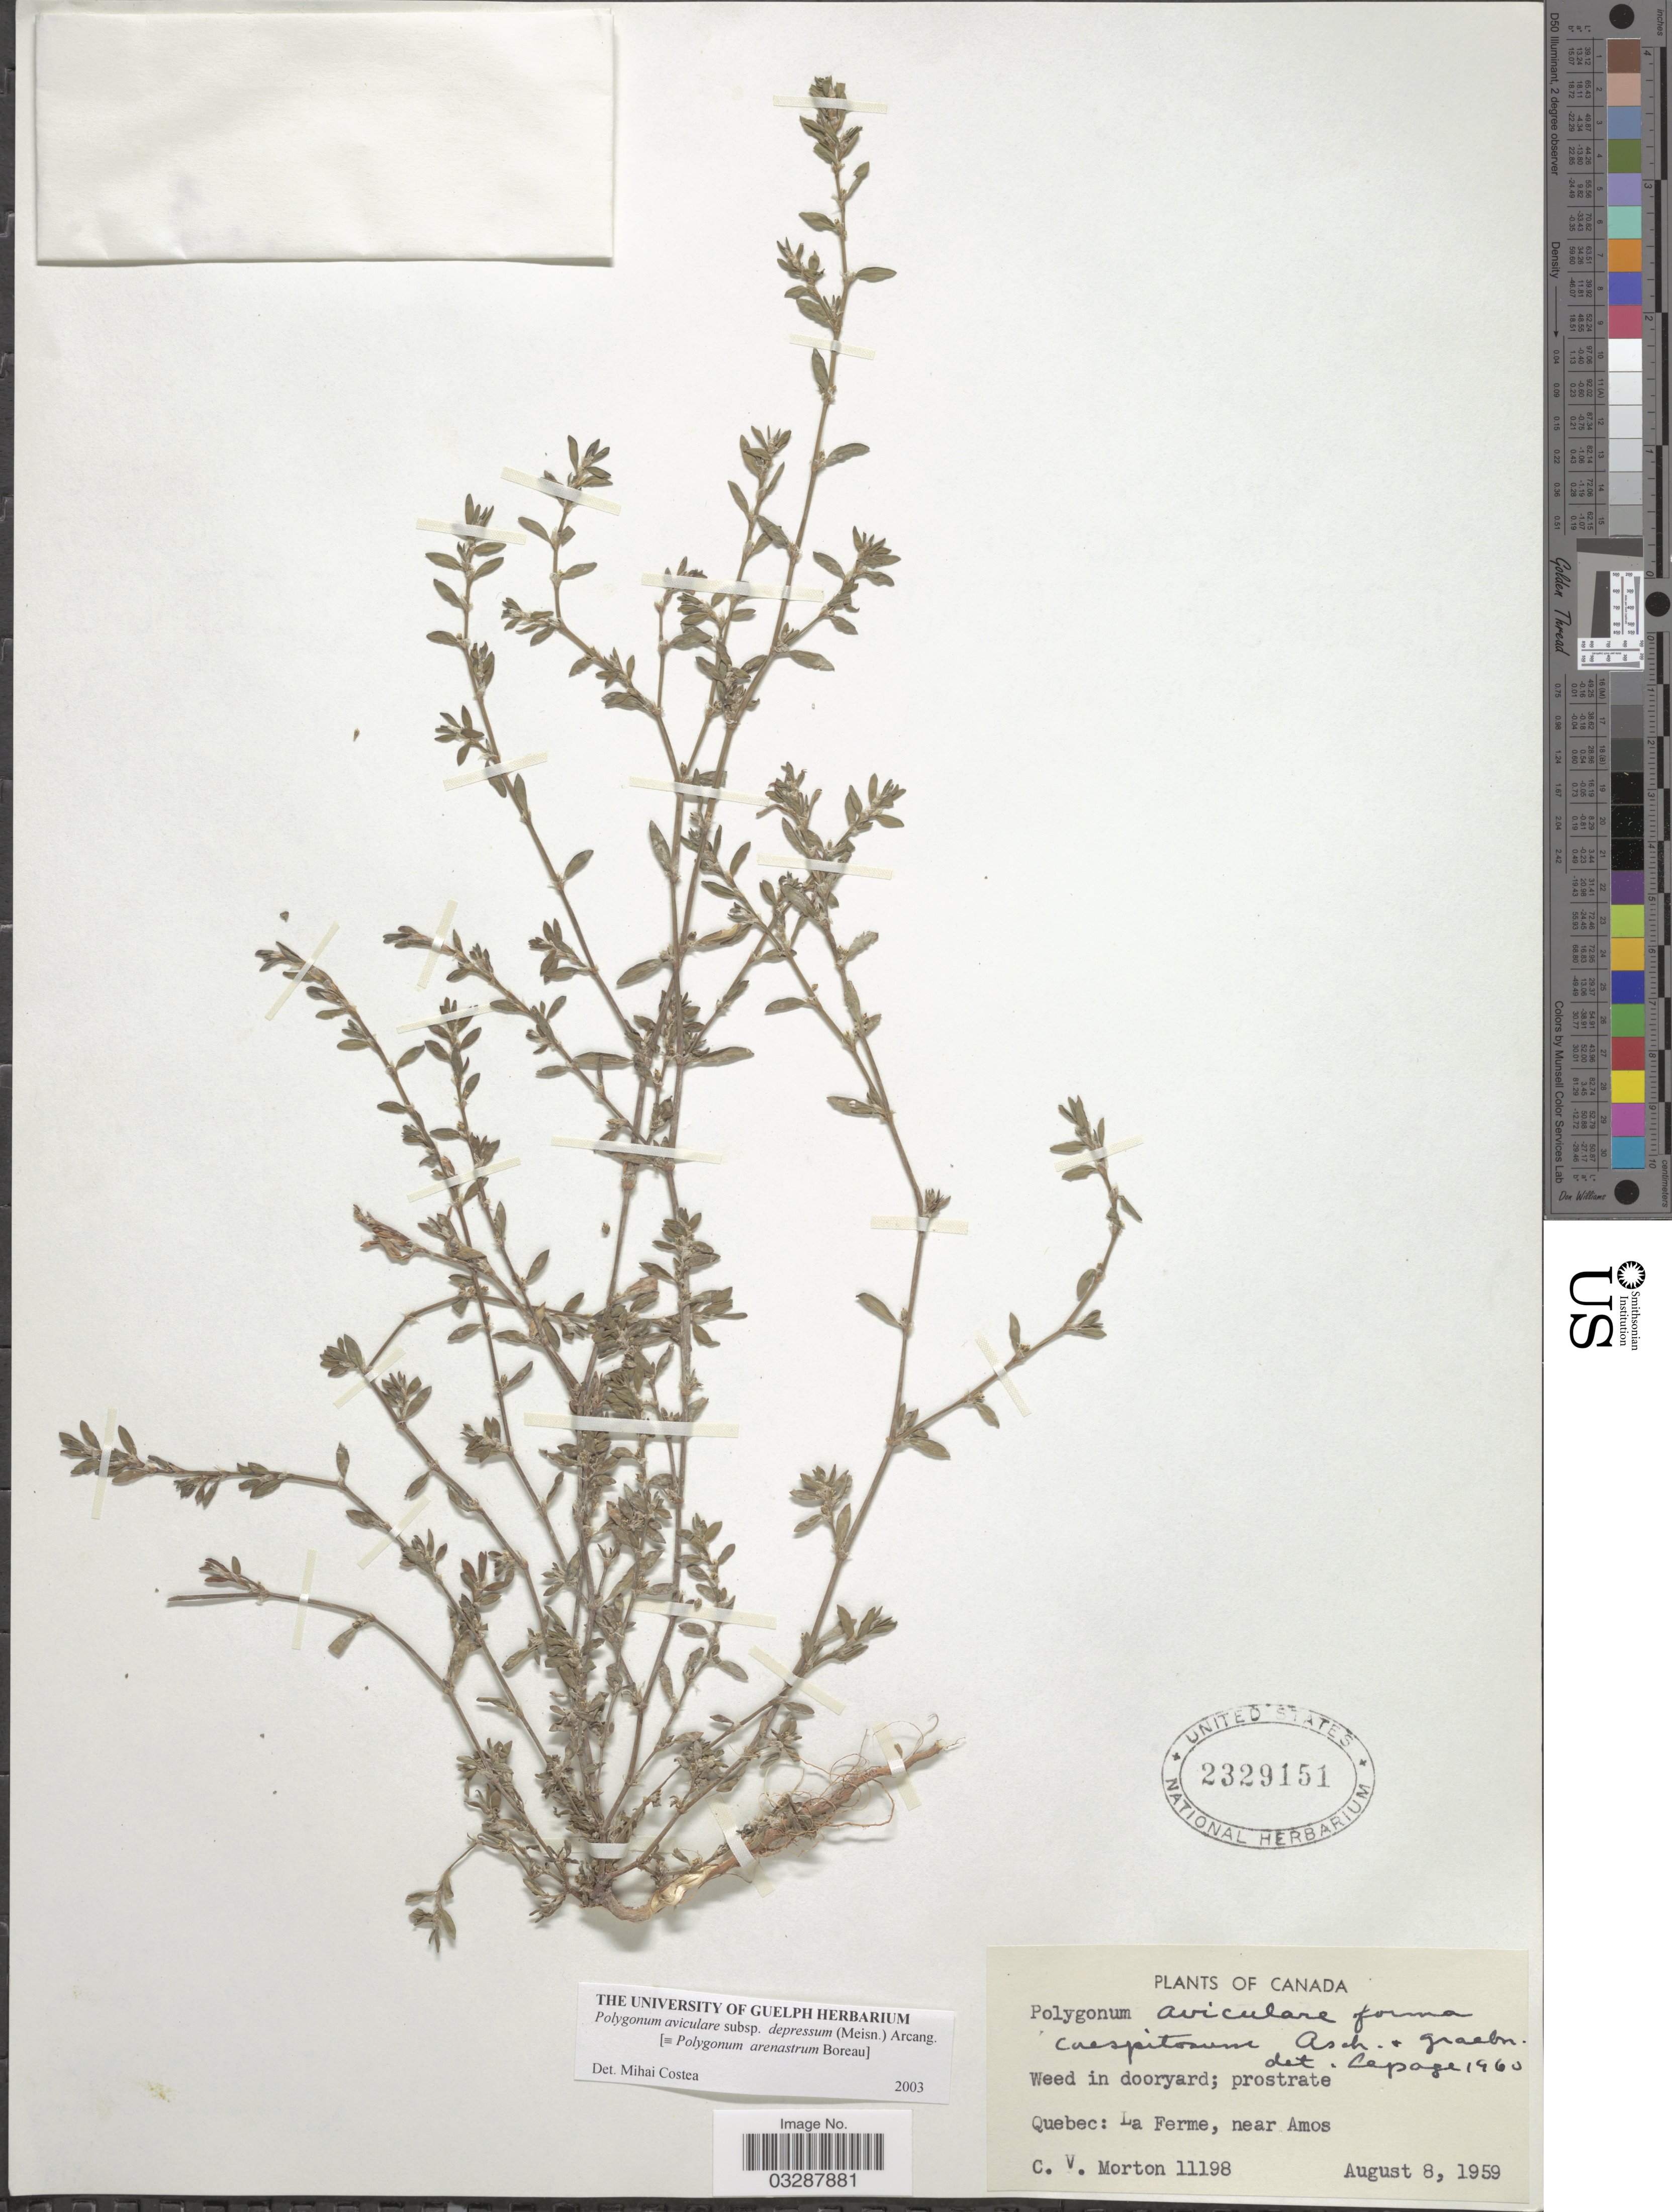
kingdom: Plantae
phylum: Tracheophyta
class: Magnoliopsida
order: Caryophyllales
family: Polygonaceae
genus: Polygonum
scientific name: Polygonum aviculare subsp. depressum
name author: (Meisn.) Arcang.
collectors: C. V. Morton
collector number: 11198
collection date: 1959-08-08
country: Canada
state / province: Quebec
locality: La Ferme, near Amos.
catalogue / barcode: US 2329151